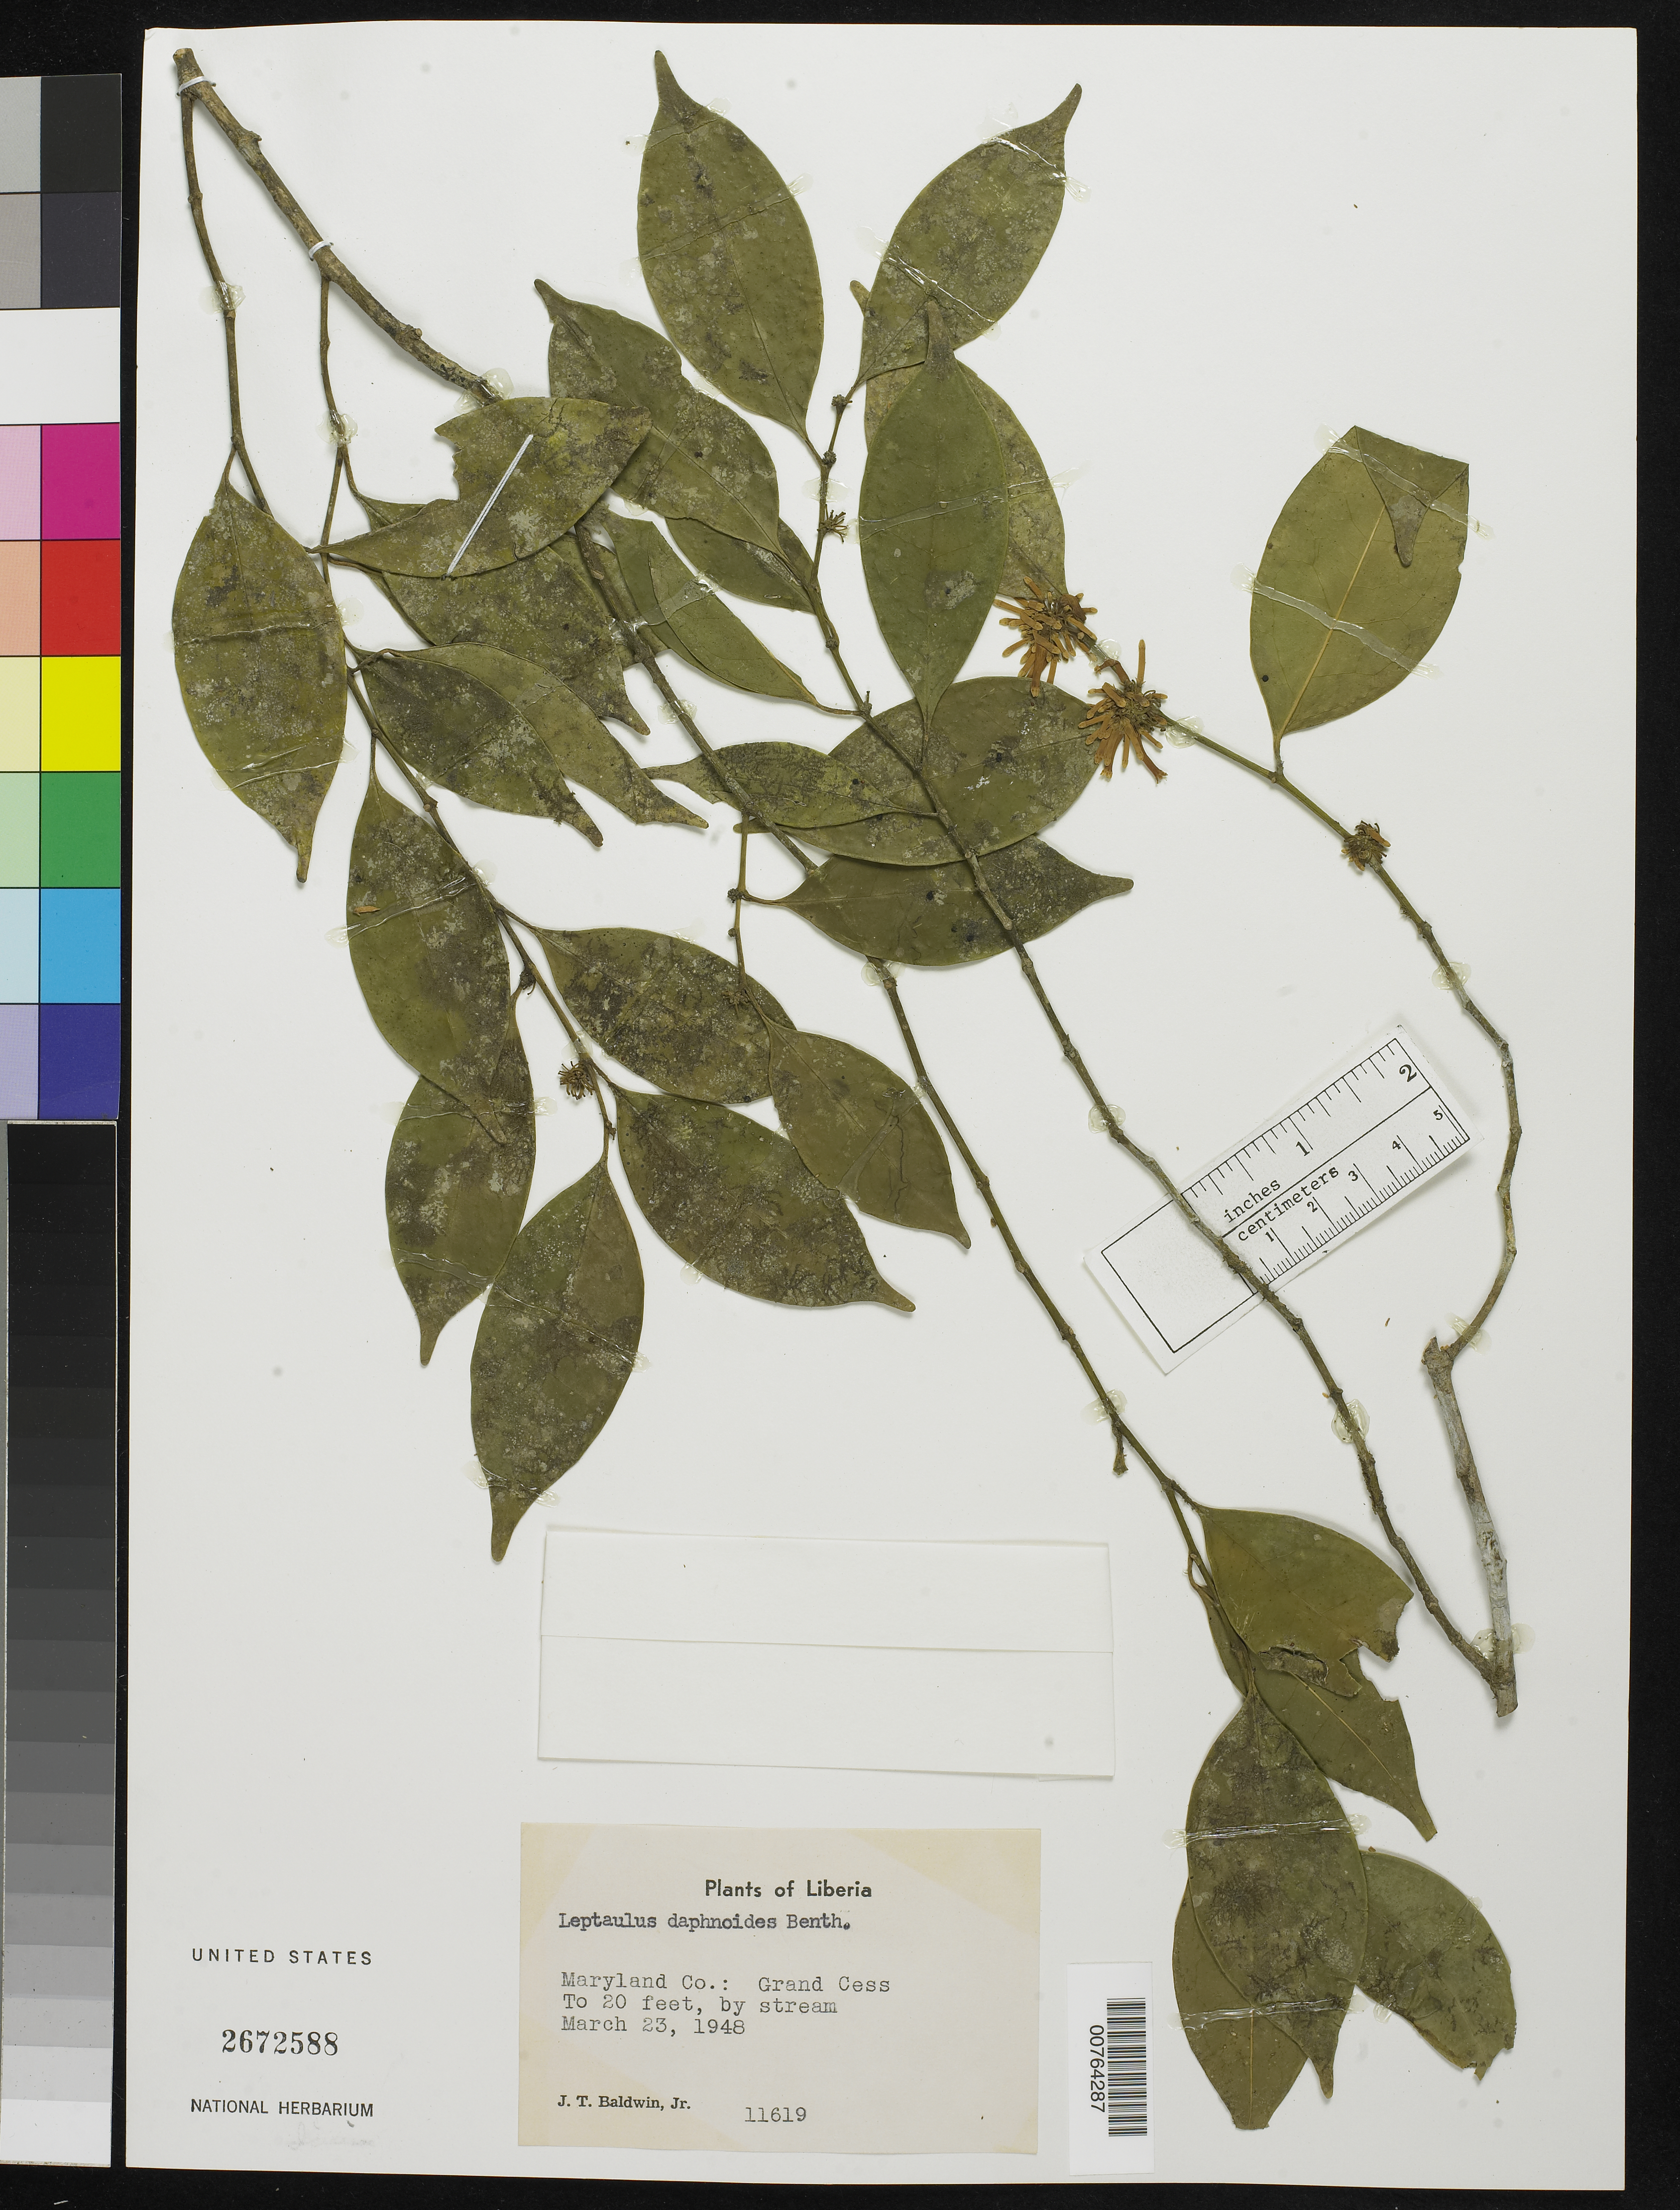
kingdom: Plantae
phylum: Tracheophyta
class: Magnoliopsida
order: Cardiopteridales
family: Cardiopteridaceae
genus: Leptaulus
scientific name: Leptaulus daphnoides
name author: Benth.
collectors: J. T. Baldwin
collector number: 11619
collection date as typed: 23 Mar 1948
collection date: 1948-03-23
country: Liberia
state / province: Maryland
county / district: Grand Cess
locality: by stream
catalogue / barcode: US 2672588